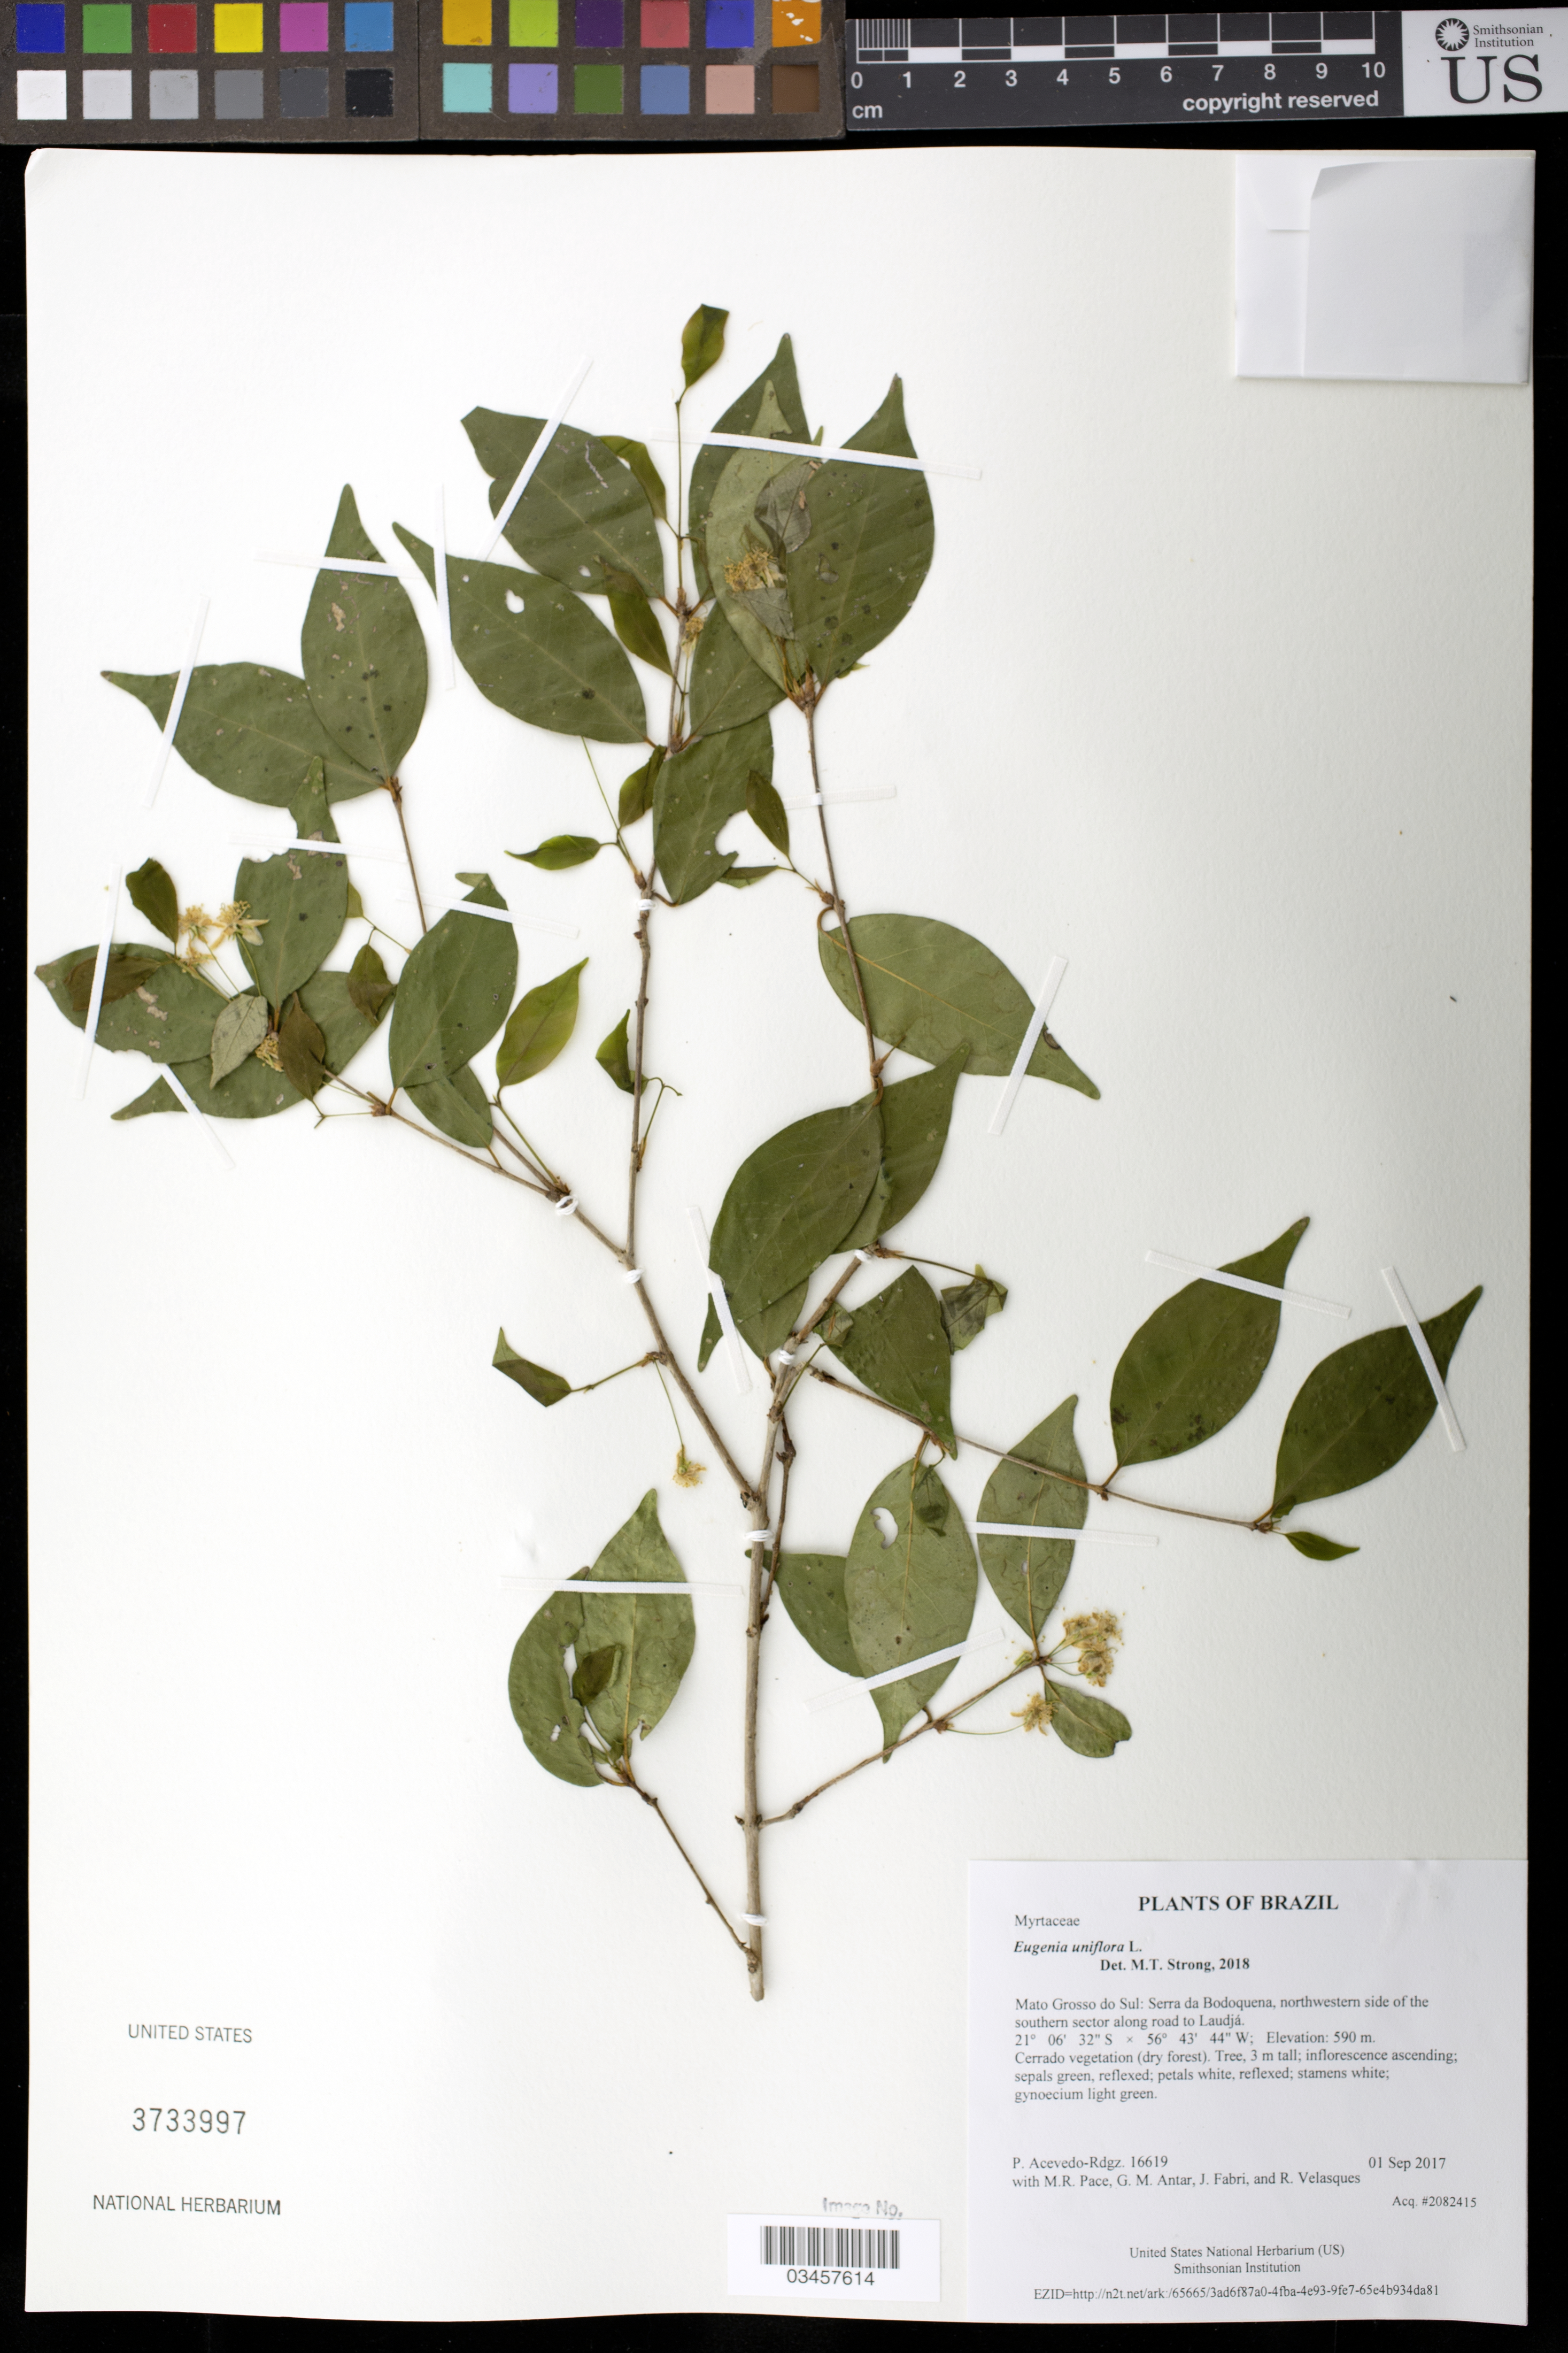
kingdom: Plantae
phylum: Tracheophyta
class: Magnoliopsida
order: Myrtales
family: Myrtaceae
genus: Eugenia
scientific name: Eugenia uniflora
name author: L.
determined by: Strong, Mark T., (BOT), Smithsonian Institution - National Museum of Natural History (UNITED STATES)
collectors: P. Acevedo-Rodr., M. R. Pace, G. M. Antar, J. Fabri & R. Velasques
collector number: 16619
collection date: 2017-09-01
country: Brazil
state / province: Mato Grosso do Sul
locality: Serra da Bodoquena, northwestern side of the southern sector along road to Laudjá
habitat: Cerrado vegetation (dry forest)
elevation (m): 590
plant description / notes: US, NY, K, MO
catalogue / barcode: US 3733997